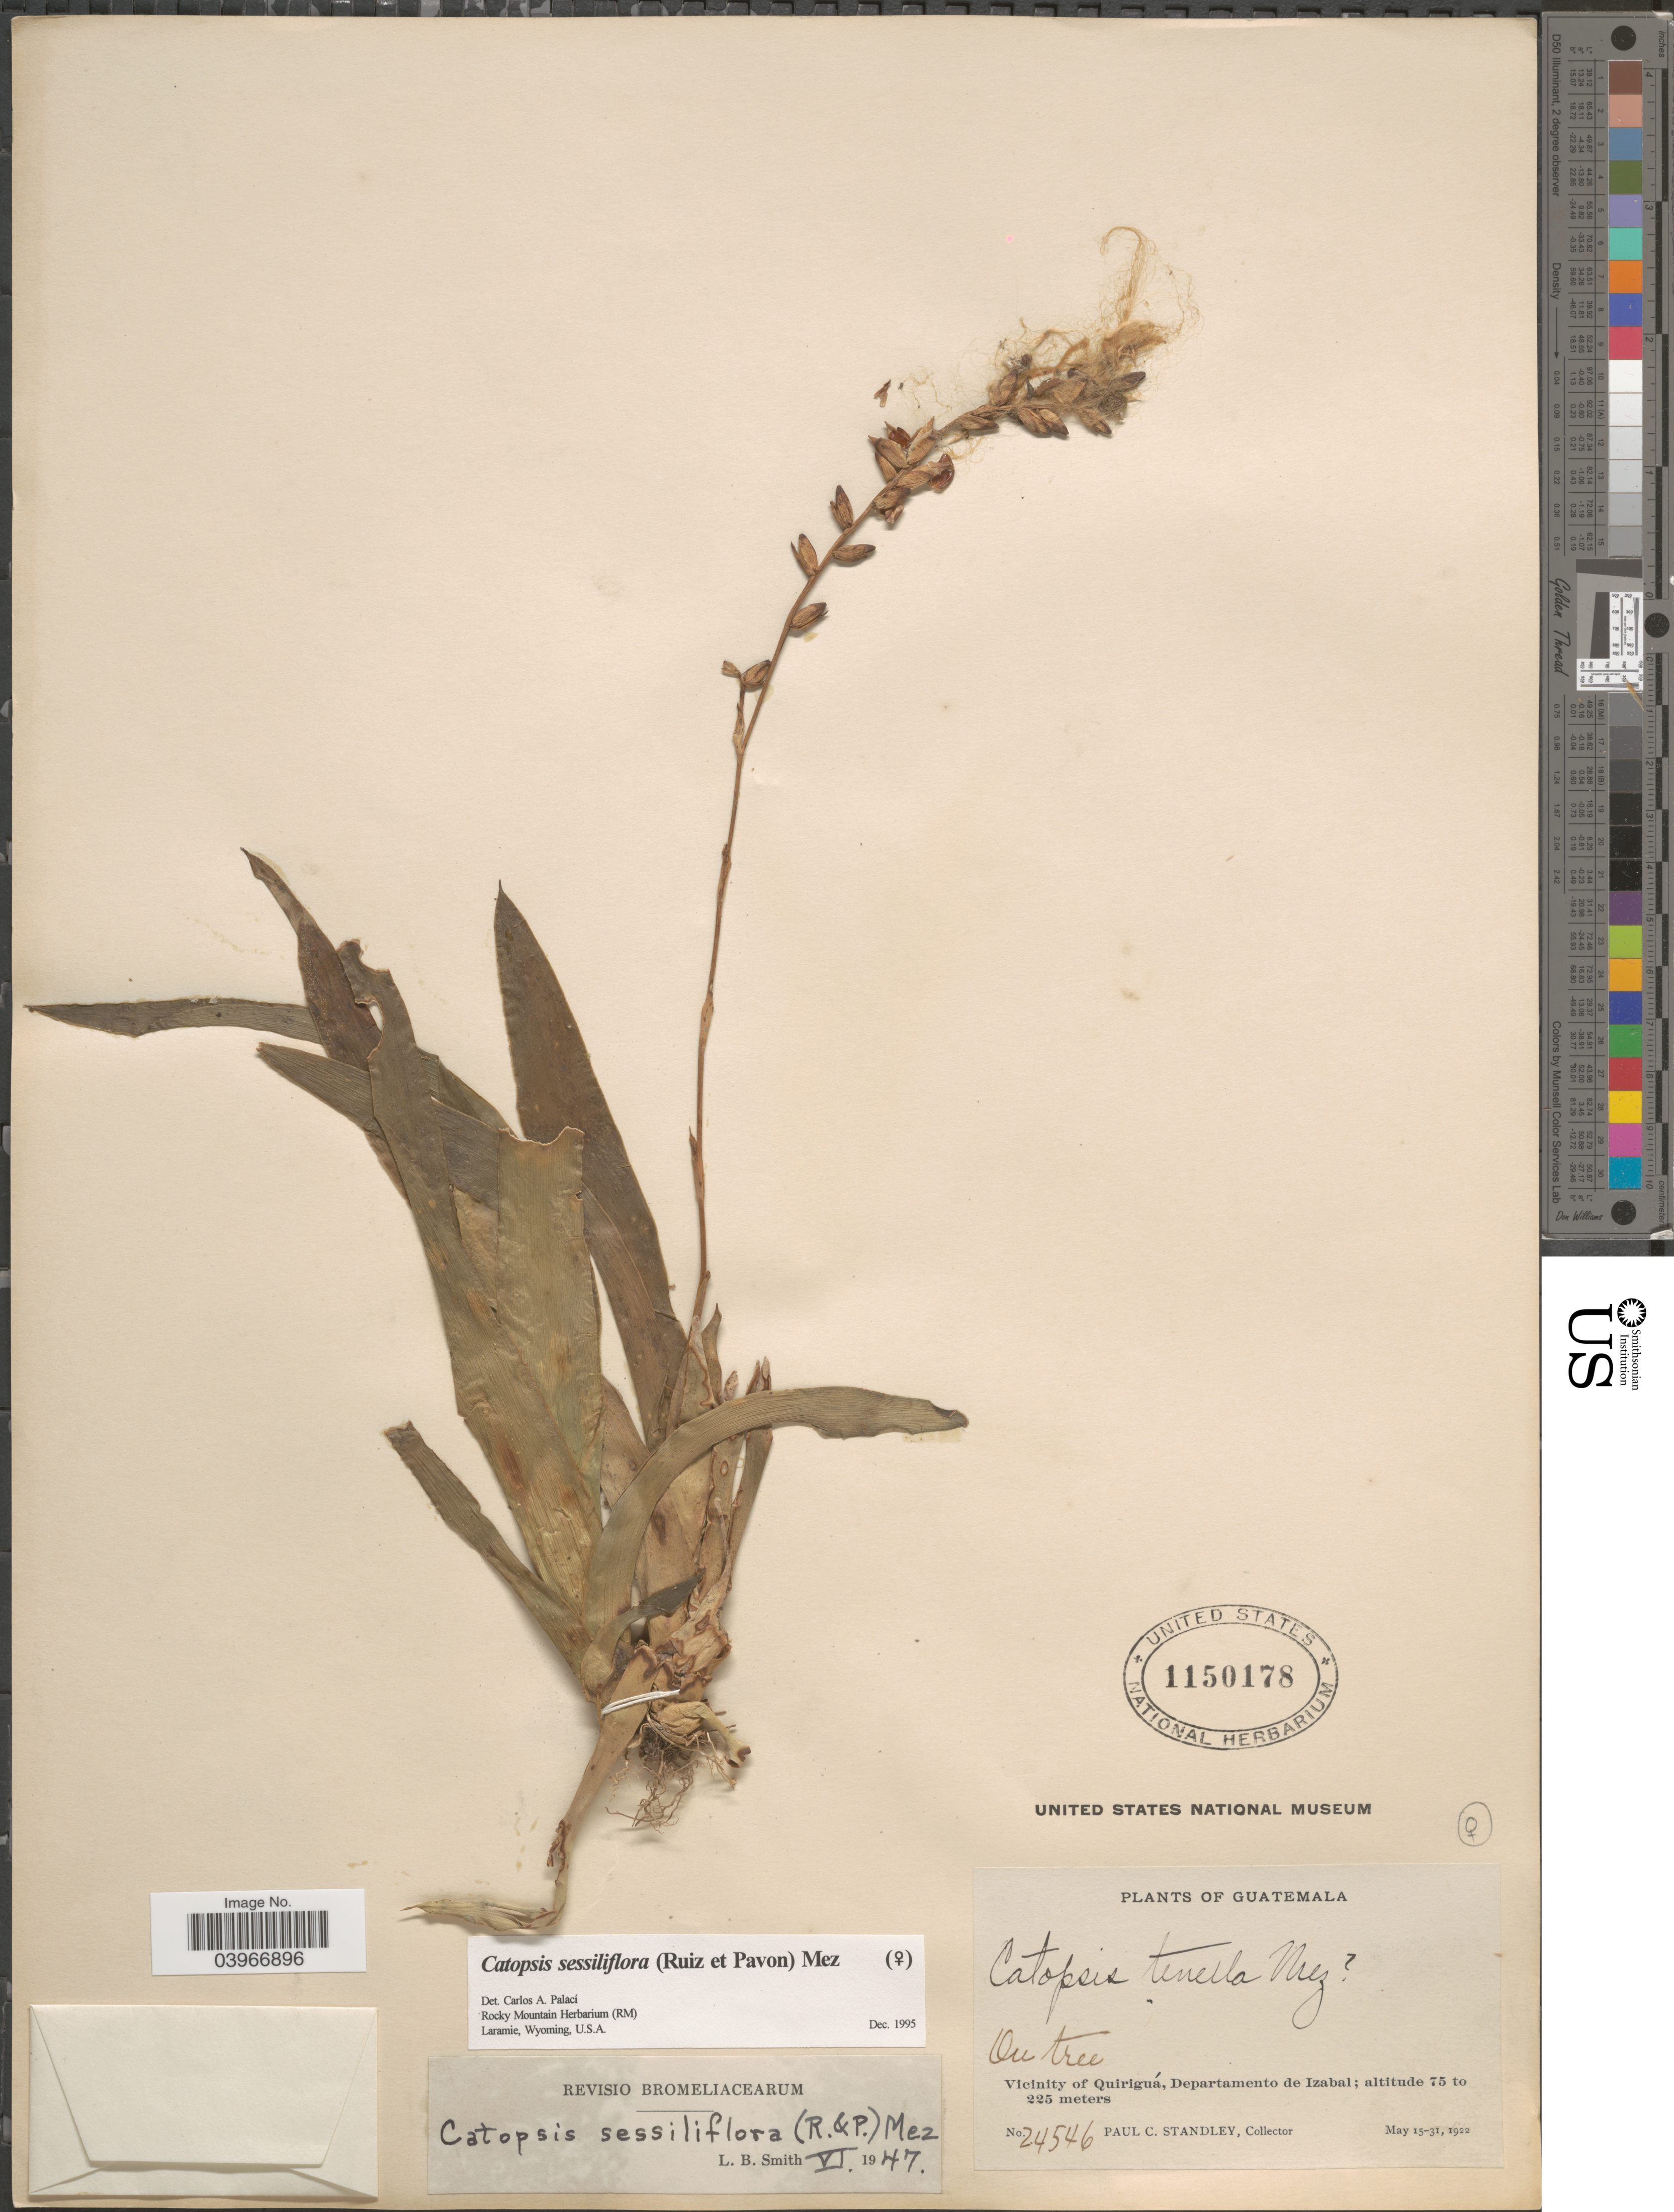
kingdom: Plantae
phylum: Tracheophyta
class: Liliopsida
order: Poales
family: Bromeliaceae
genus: Catopsis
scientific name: Catopsis sessiliflora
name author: (Ruiz & Pav.) Mez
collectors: P. C. Standley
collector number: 24546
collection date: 1922-05-15/1922-05-31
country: Guatemala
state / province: Izabal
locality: Vicinity of Quiriguá, Departamento de Izabal.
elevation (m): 75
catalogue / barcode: US 1150178